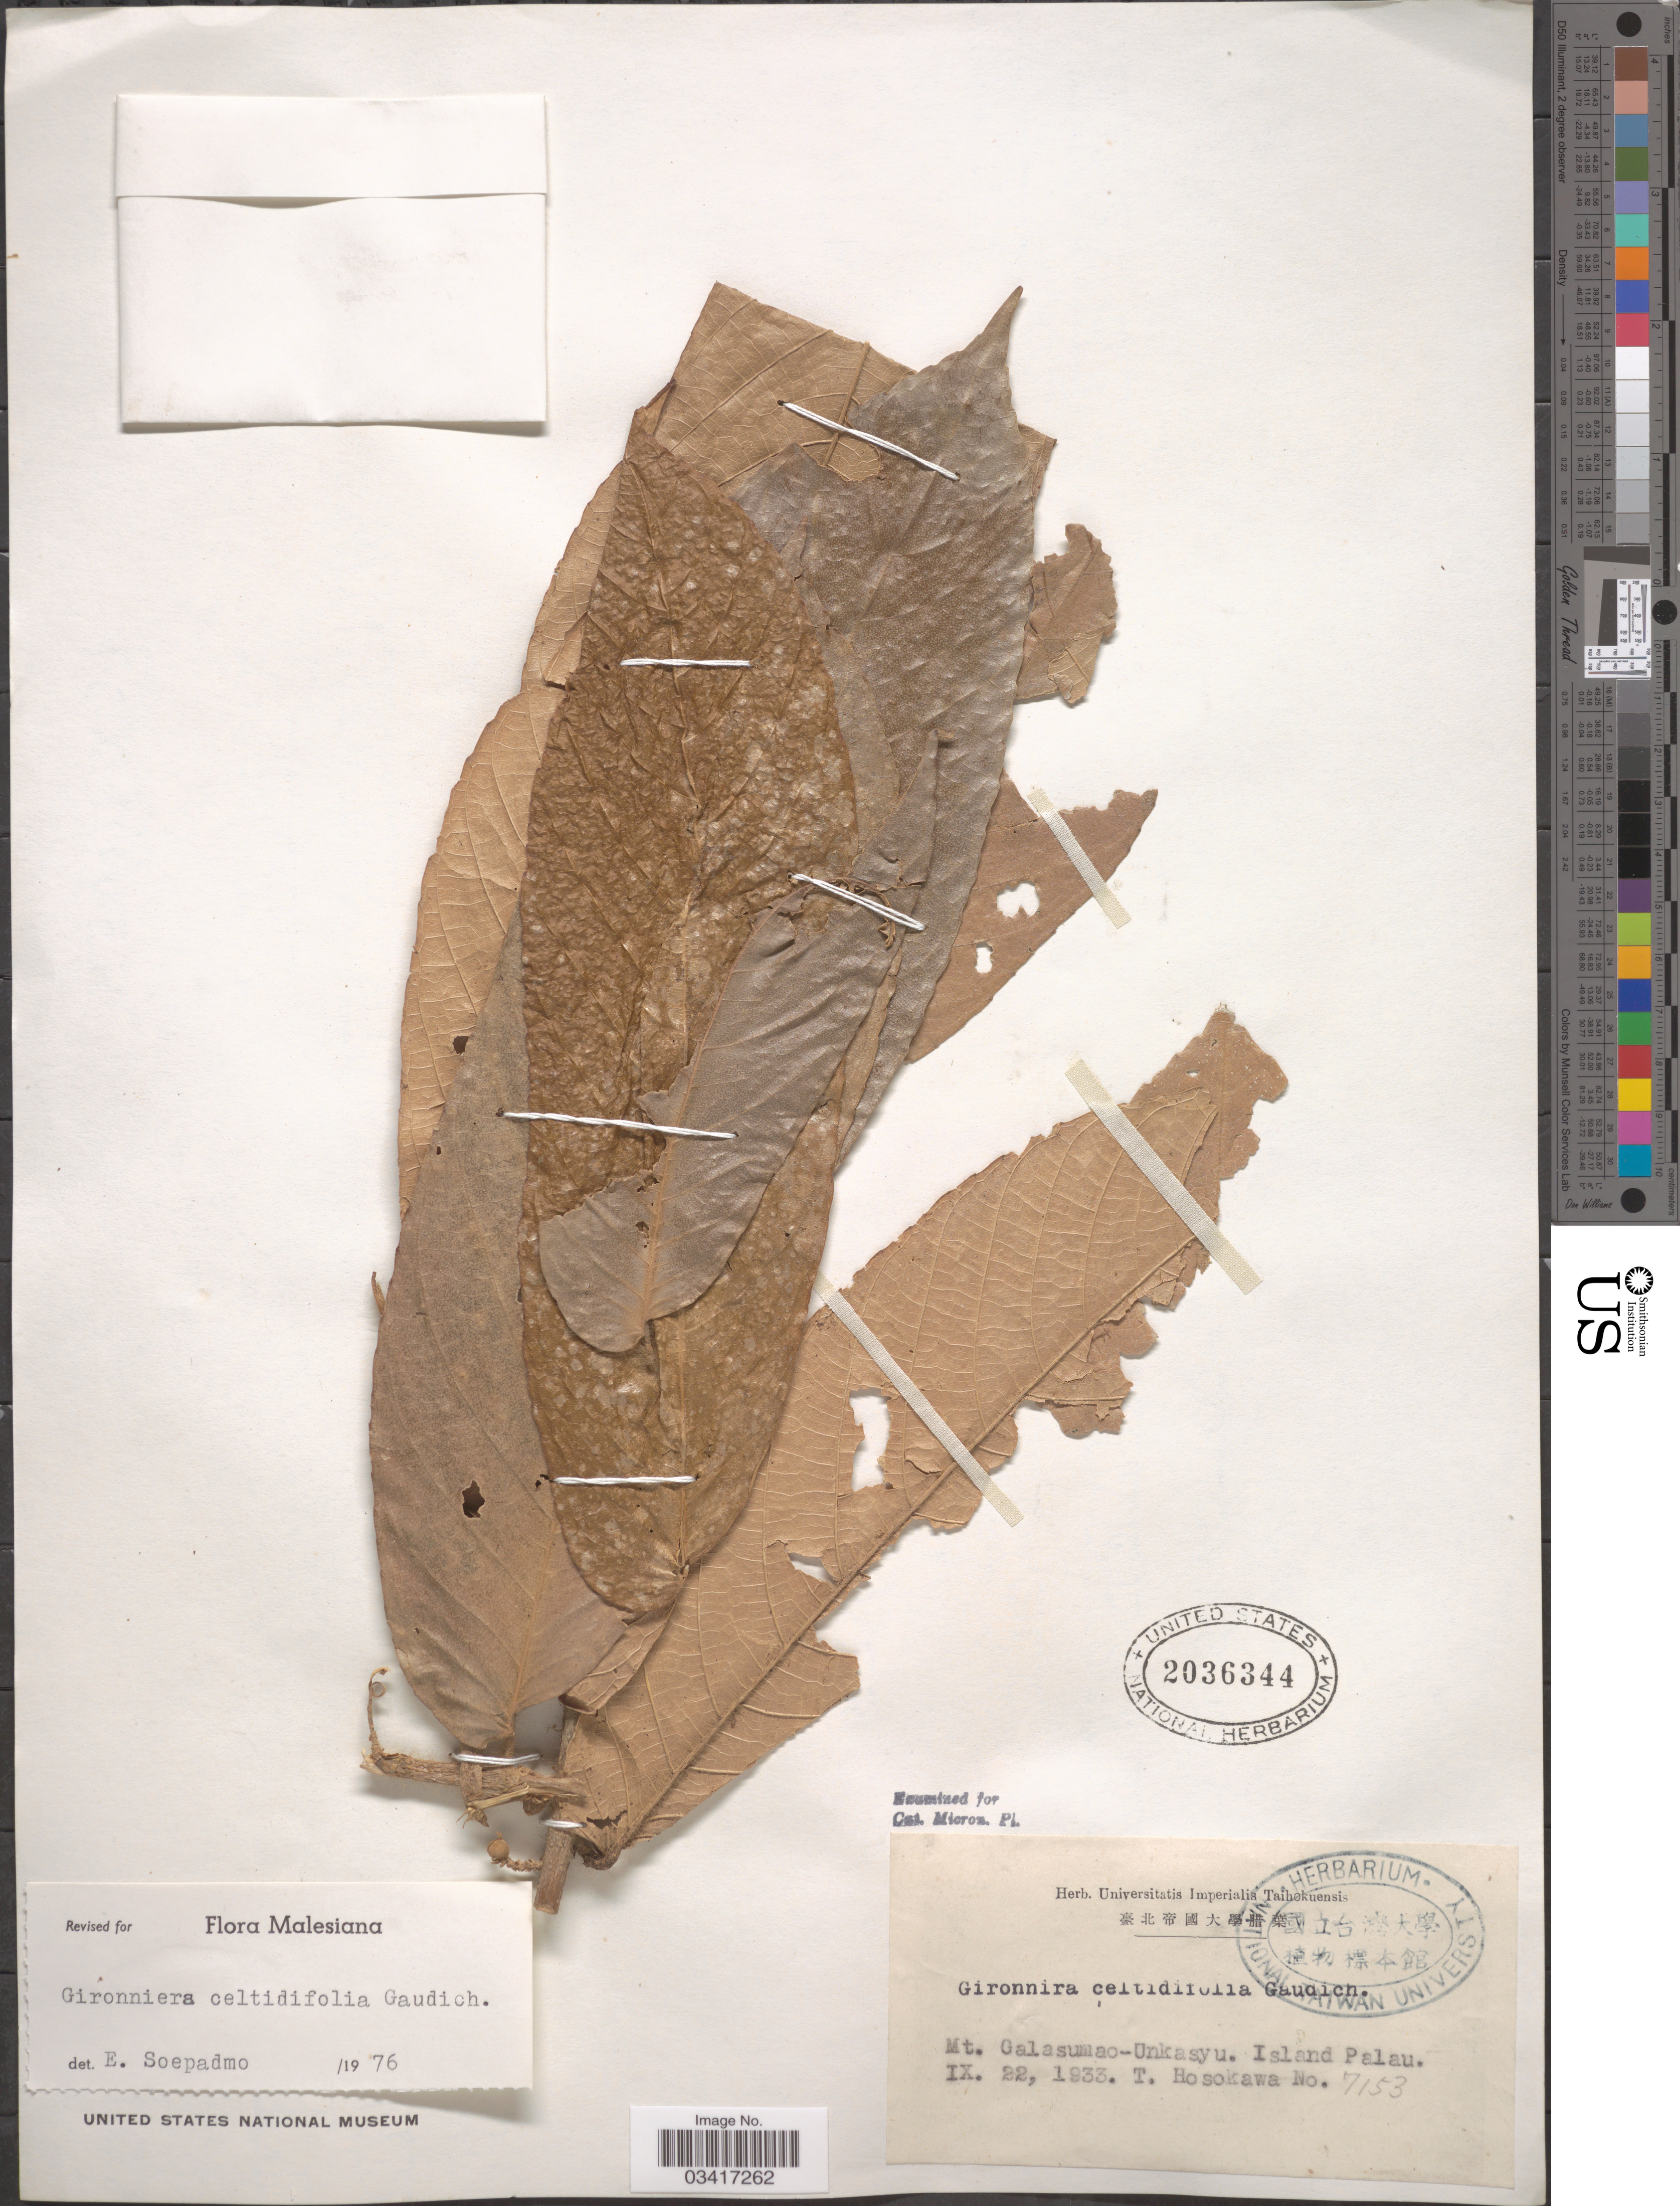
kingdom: Plantae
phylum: Tracheophyta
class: Magnoliopsida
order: Rosales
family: Cannabaceae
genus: Gironniera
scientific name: Gironniera celtidifolia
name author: Gaudich.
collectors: T. Hosokawa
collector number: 7153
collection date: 1933-09-22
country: Palau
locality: Mt. Galasumao-Unkasyu. Island Palau.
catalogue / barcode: US 2036344